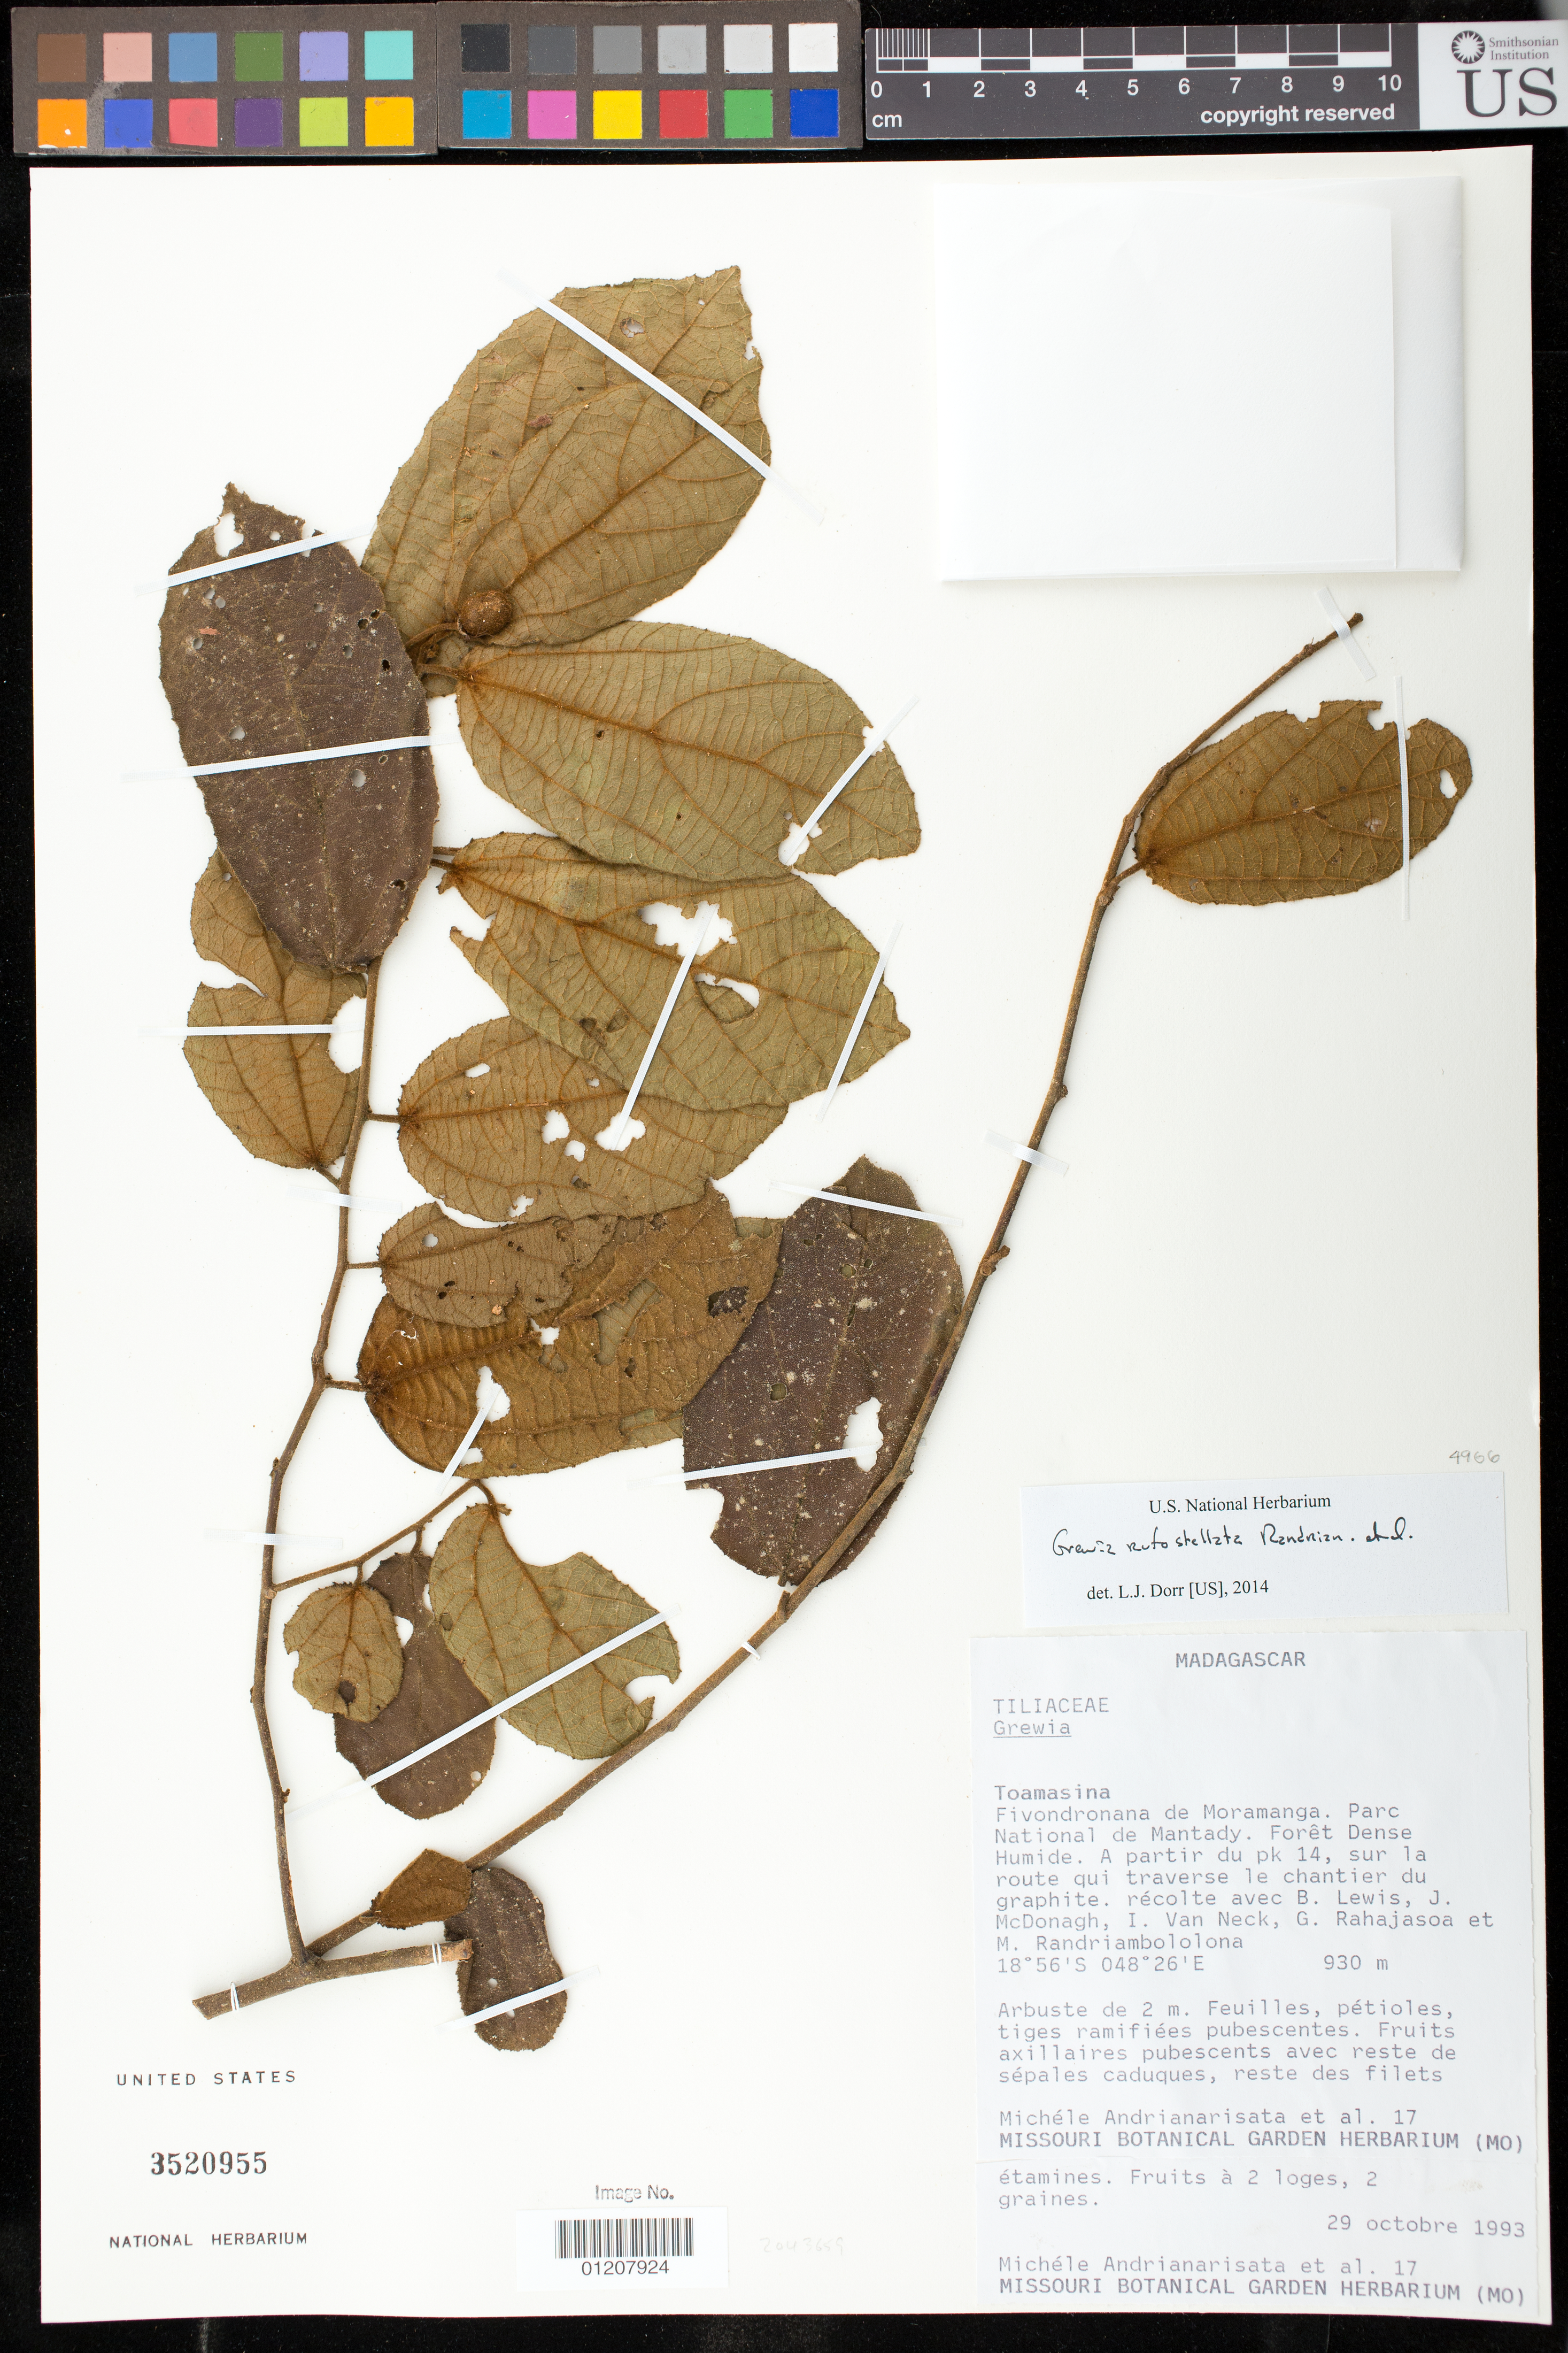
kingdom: Plantae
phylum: Tracheophyta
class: Magnoliopsida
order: Malvales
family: Malvaceae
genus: Grewia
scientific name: Grewia rufostellata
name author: Randrian. et al.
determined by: Dorr, L. J., (BOT), Smithsonian Institution - National Museum of Natural History (UNITED STATES)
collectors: M. Andrianarisara, B. Lewis, J. McDonagh & I. Van Neck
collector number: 17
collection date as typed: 29 Oct 1993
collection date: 1993-10-29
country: Madagascar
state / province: Alaotra Mangoro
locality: Toamasina. Fivondronana de Moramanga. Parc National de Mantady. Forêt Dense Humide. A partir du pk 14, sur la route qui traverse le chantier du graphite.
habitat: foret dense humide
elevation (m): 930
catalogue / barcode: US 3520955